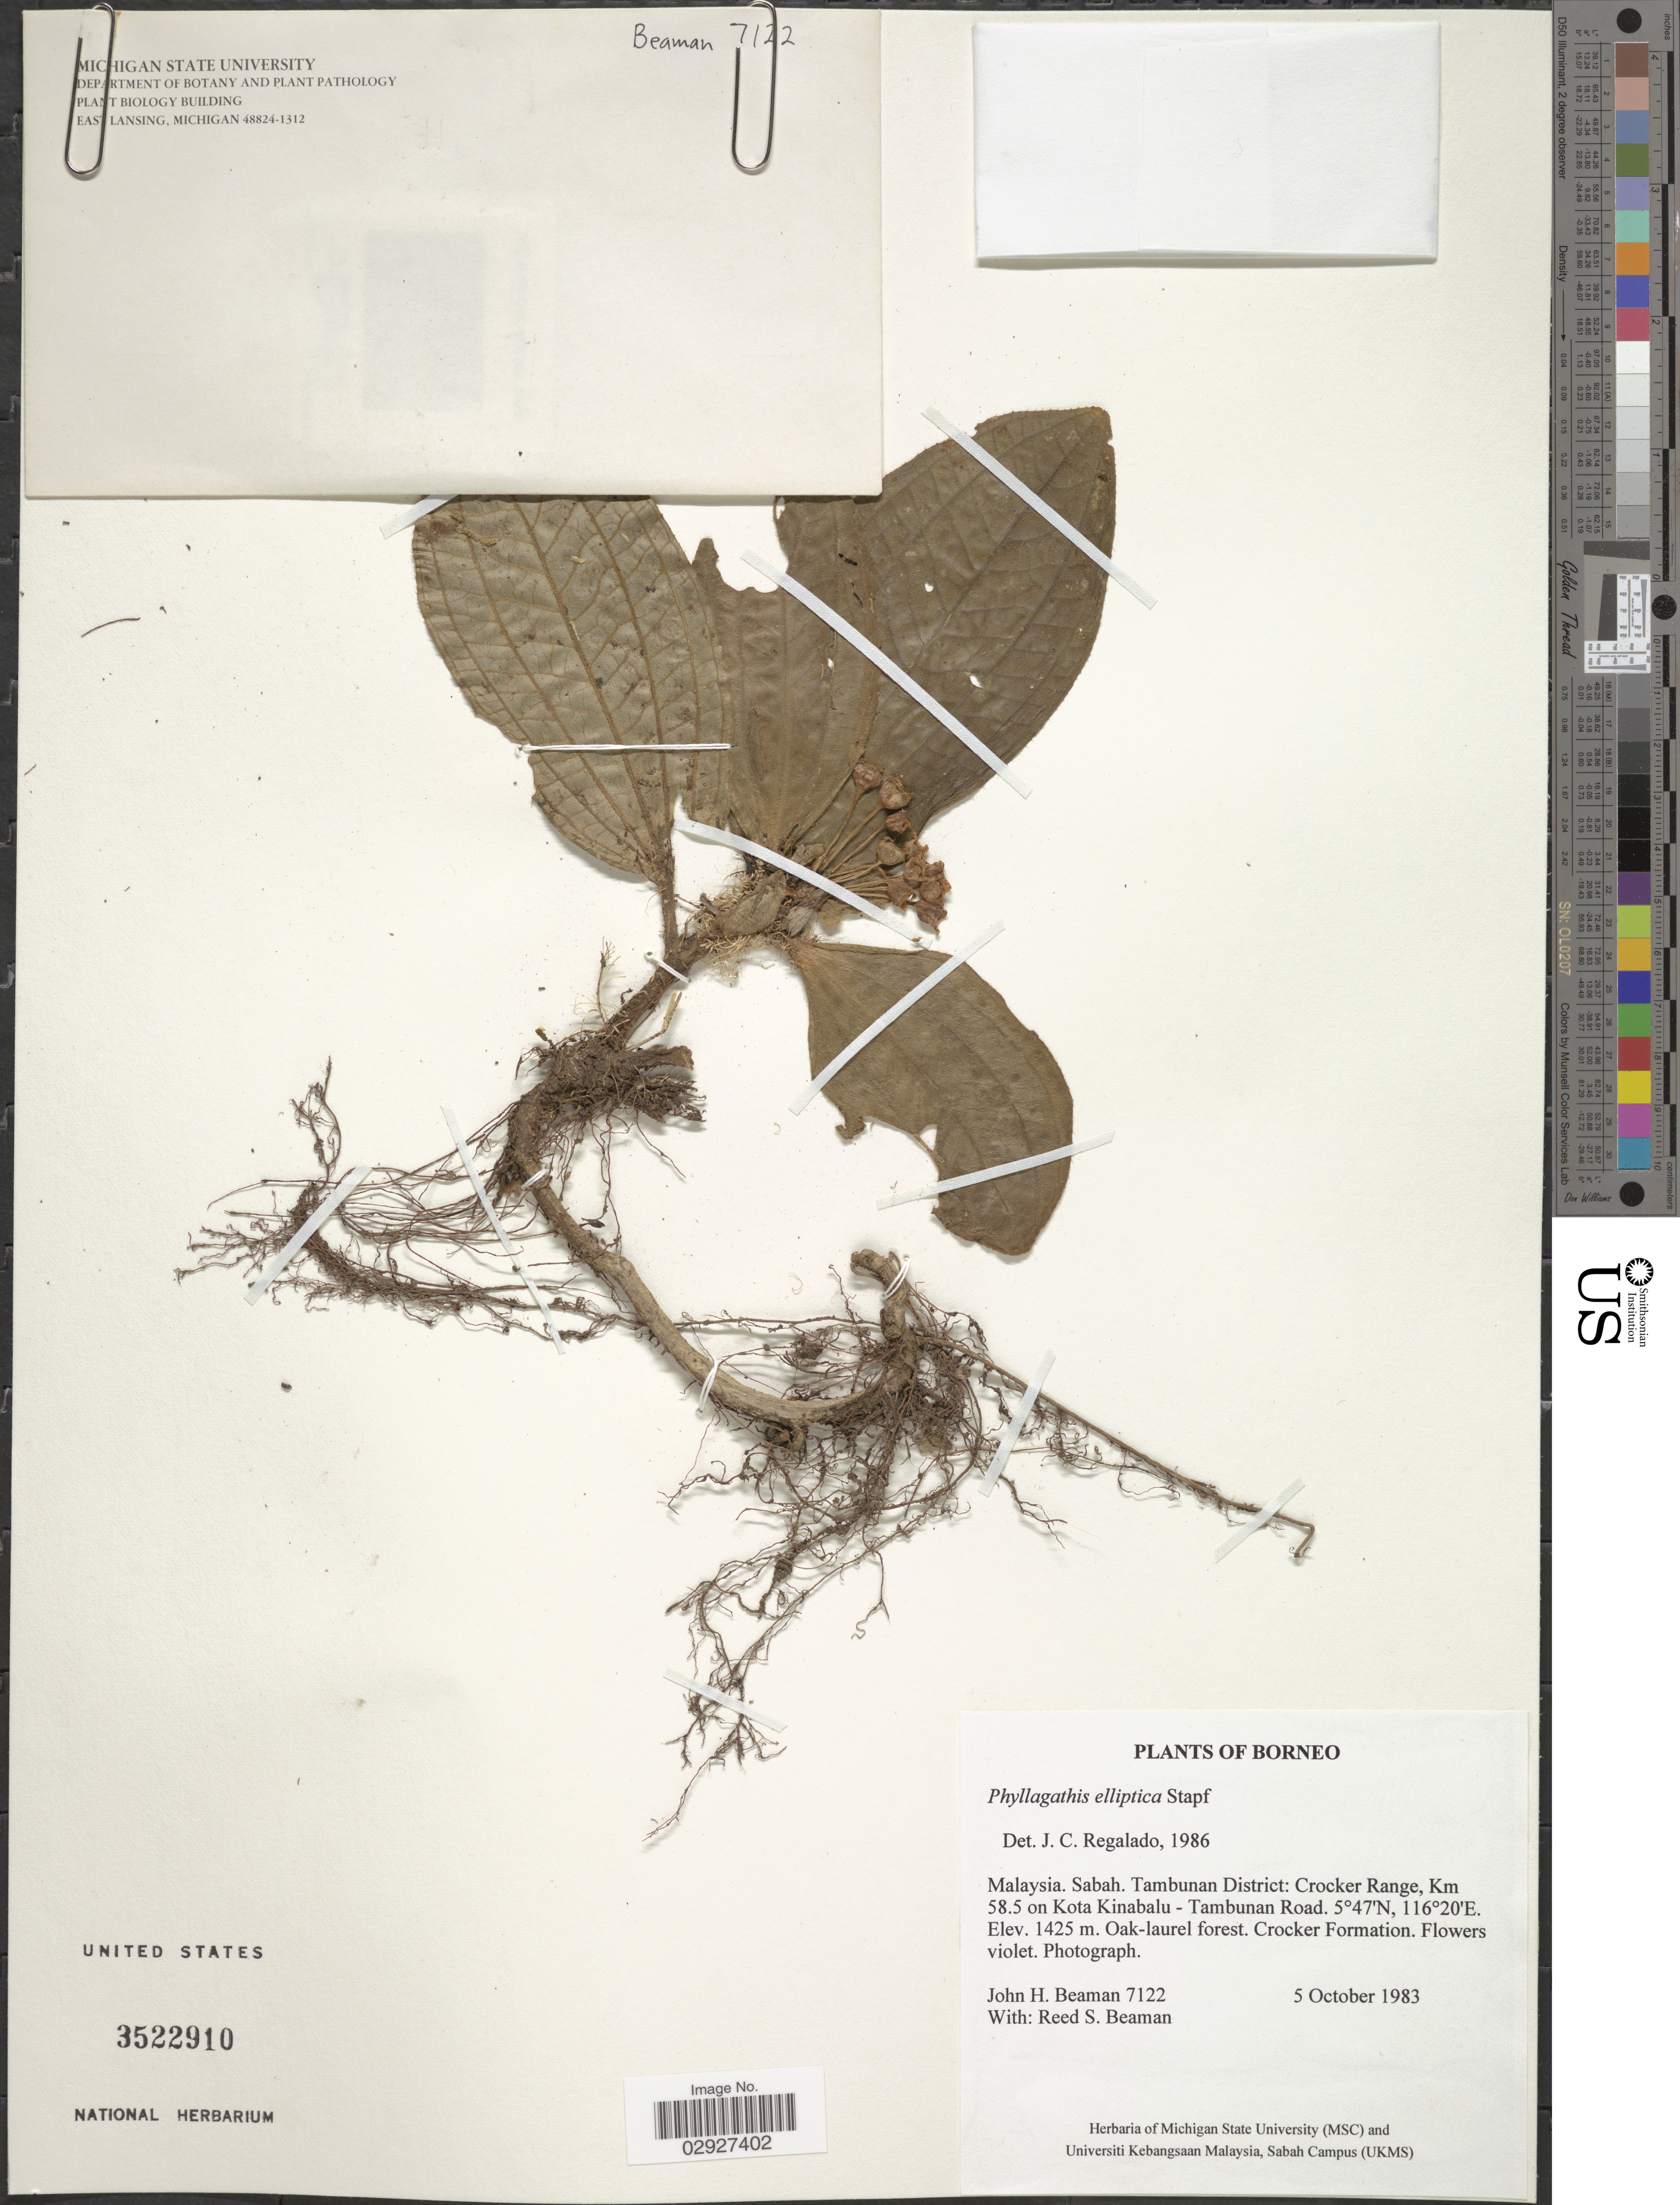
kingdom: Plantae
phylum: Tracheophyta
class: Magnoliopsida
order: Myrtales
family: Melastomataceae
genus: Phyllagathis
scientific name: Phyllagathis elliptica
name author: Stapf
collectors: J. H. Beaman & R. S. Beaman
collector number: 7122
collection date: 1983-10-05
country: Malaysia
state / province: Sabah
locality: Tambunan District: Crocker Range, Km 58.5 on Kota Kinabalu - Tambunan Road.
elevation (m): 1425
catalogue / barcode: US 3522910